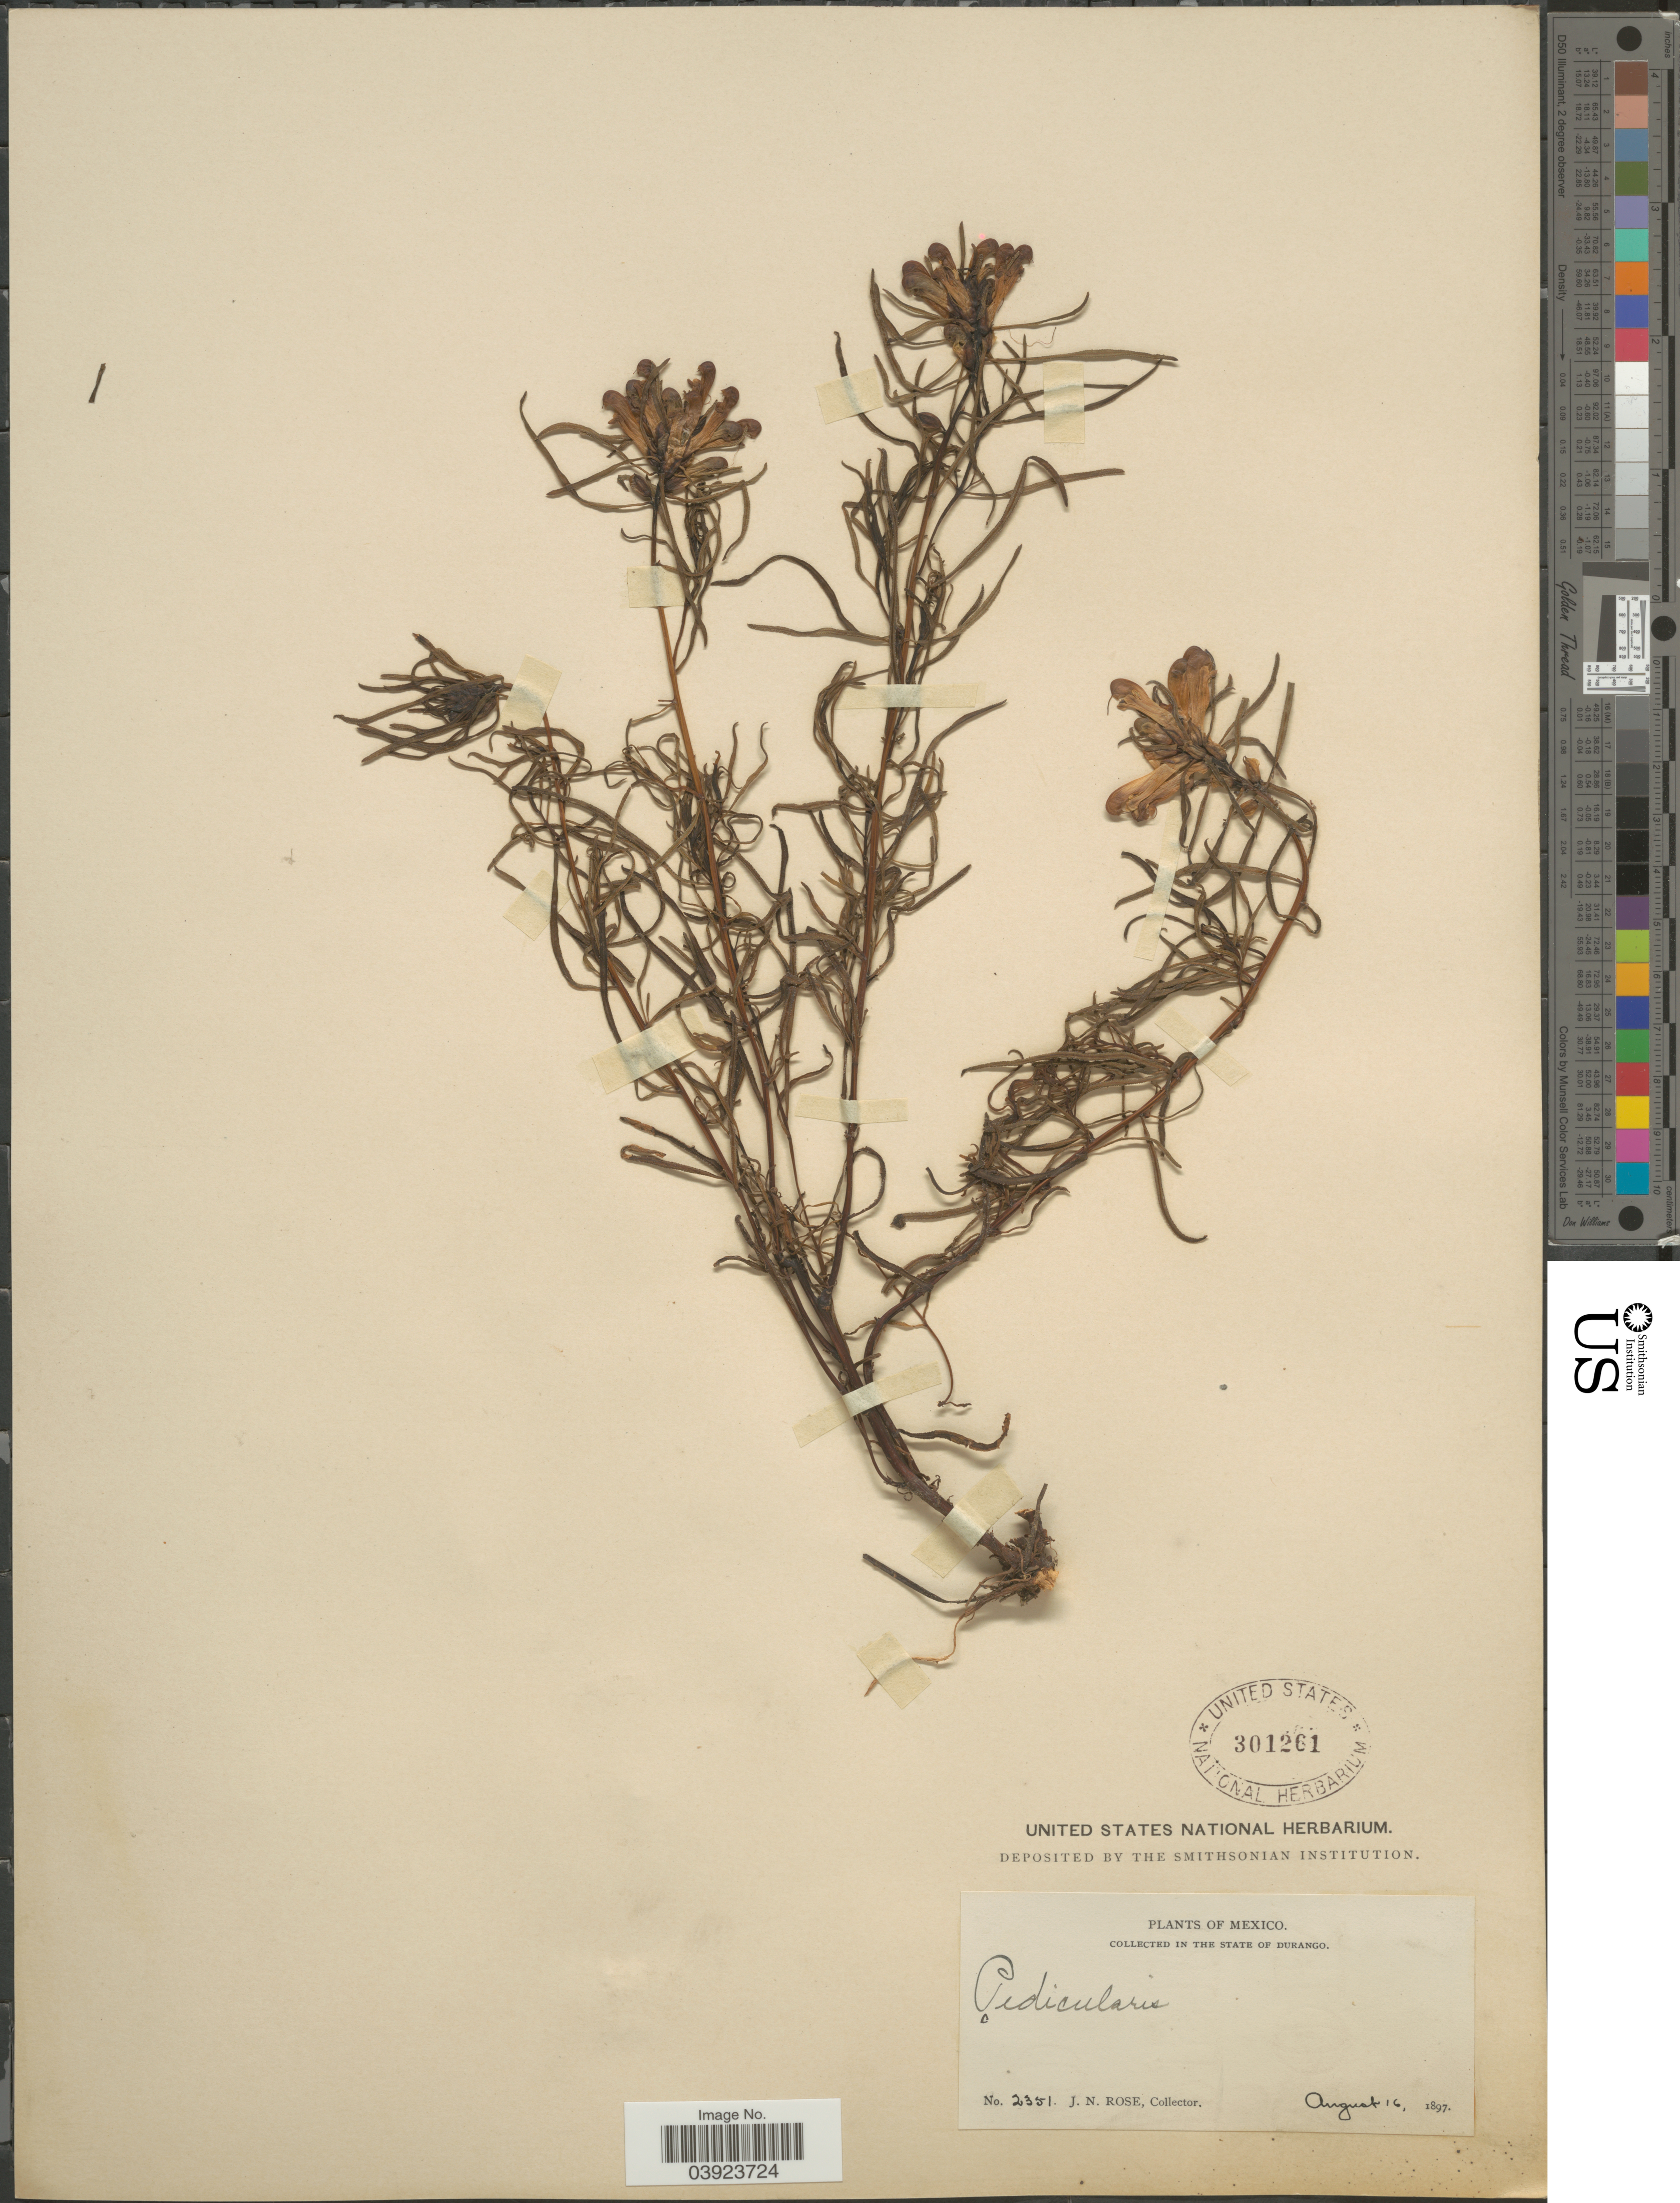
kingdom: Plantae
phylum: Tracheophyta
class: Magnoliopsida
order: Lamiales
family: Orobanchaceae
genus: Pedicularis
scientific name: Pedicularis angustifolia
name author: Benth.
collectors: J. N. Rose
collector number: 2351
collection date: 1897-08-16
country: Mexico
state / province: Durango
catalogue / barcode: US 301261